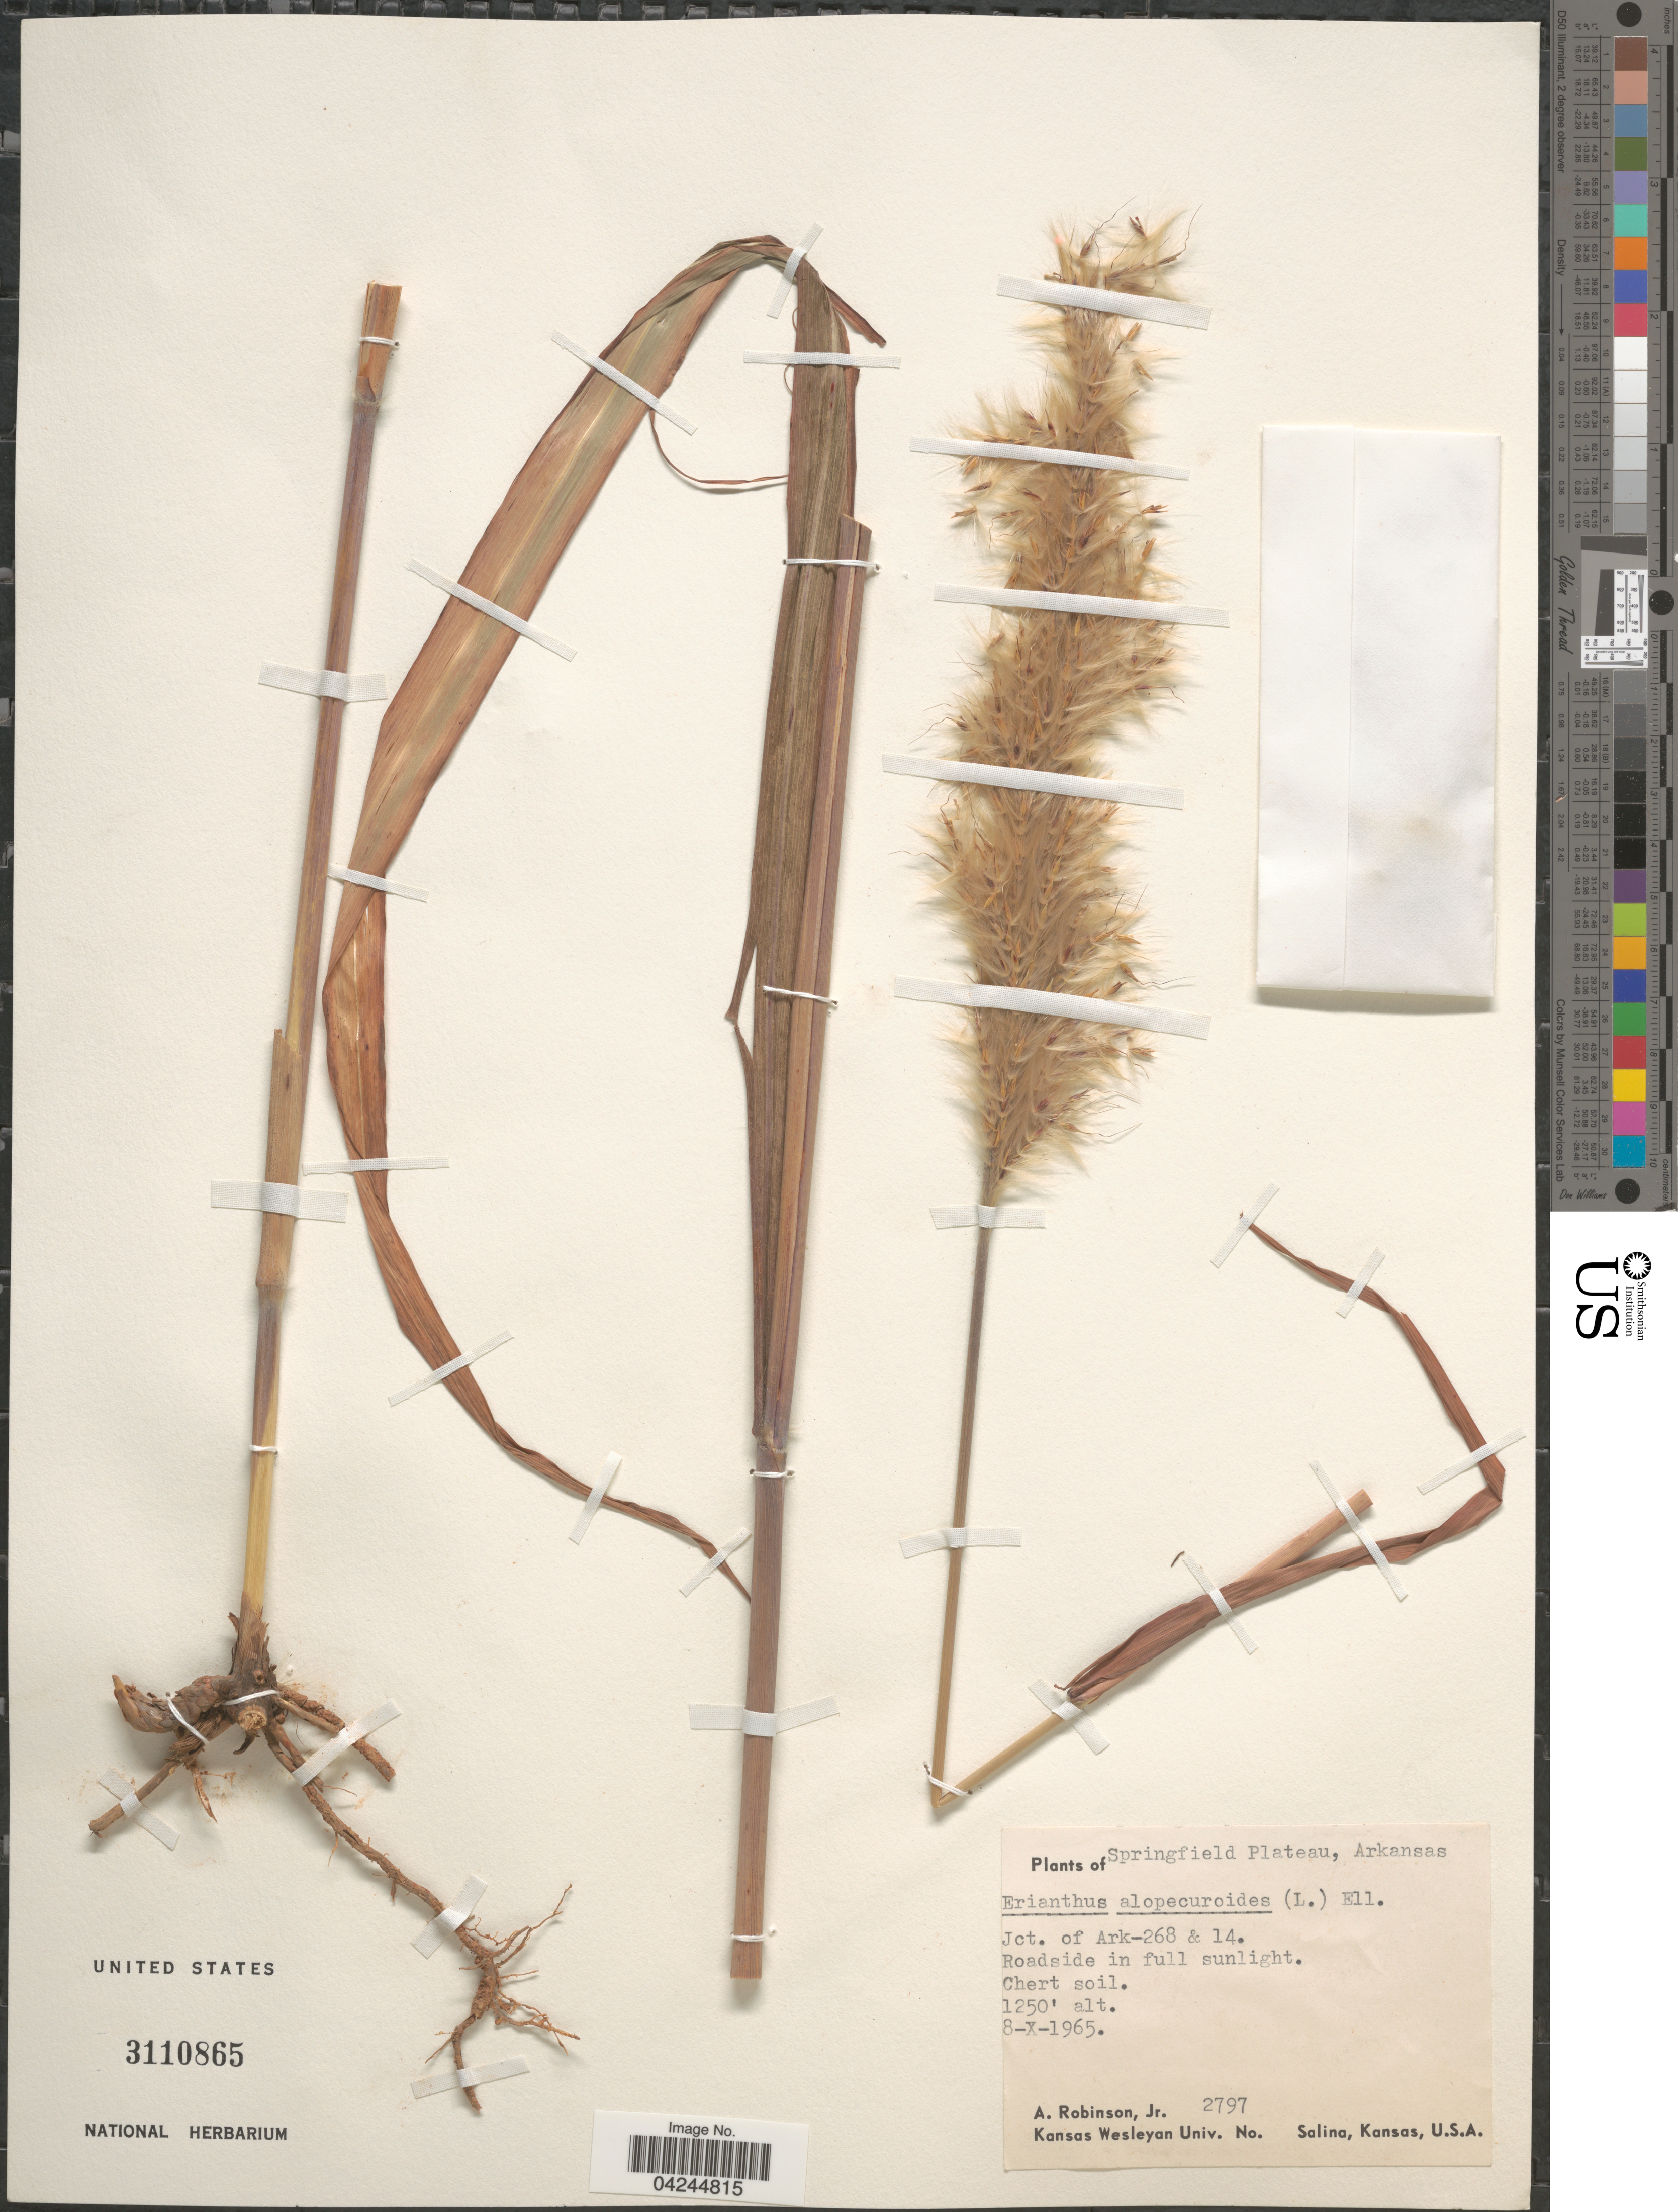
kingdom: Plantae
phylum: Tracheophyta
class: Liliopsida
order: Poales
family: Poaceae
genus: Erianthus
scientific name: Erianthus alopecuroides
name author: Elliott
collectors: A. Robinson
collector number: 2797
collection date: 1965-10-08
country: United States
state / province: Arkansas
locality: Springfield Plateau. Jct. of Ark-268 & 14. Roadside in full sunlight.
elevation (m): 381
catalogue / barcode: US 3110865